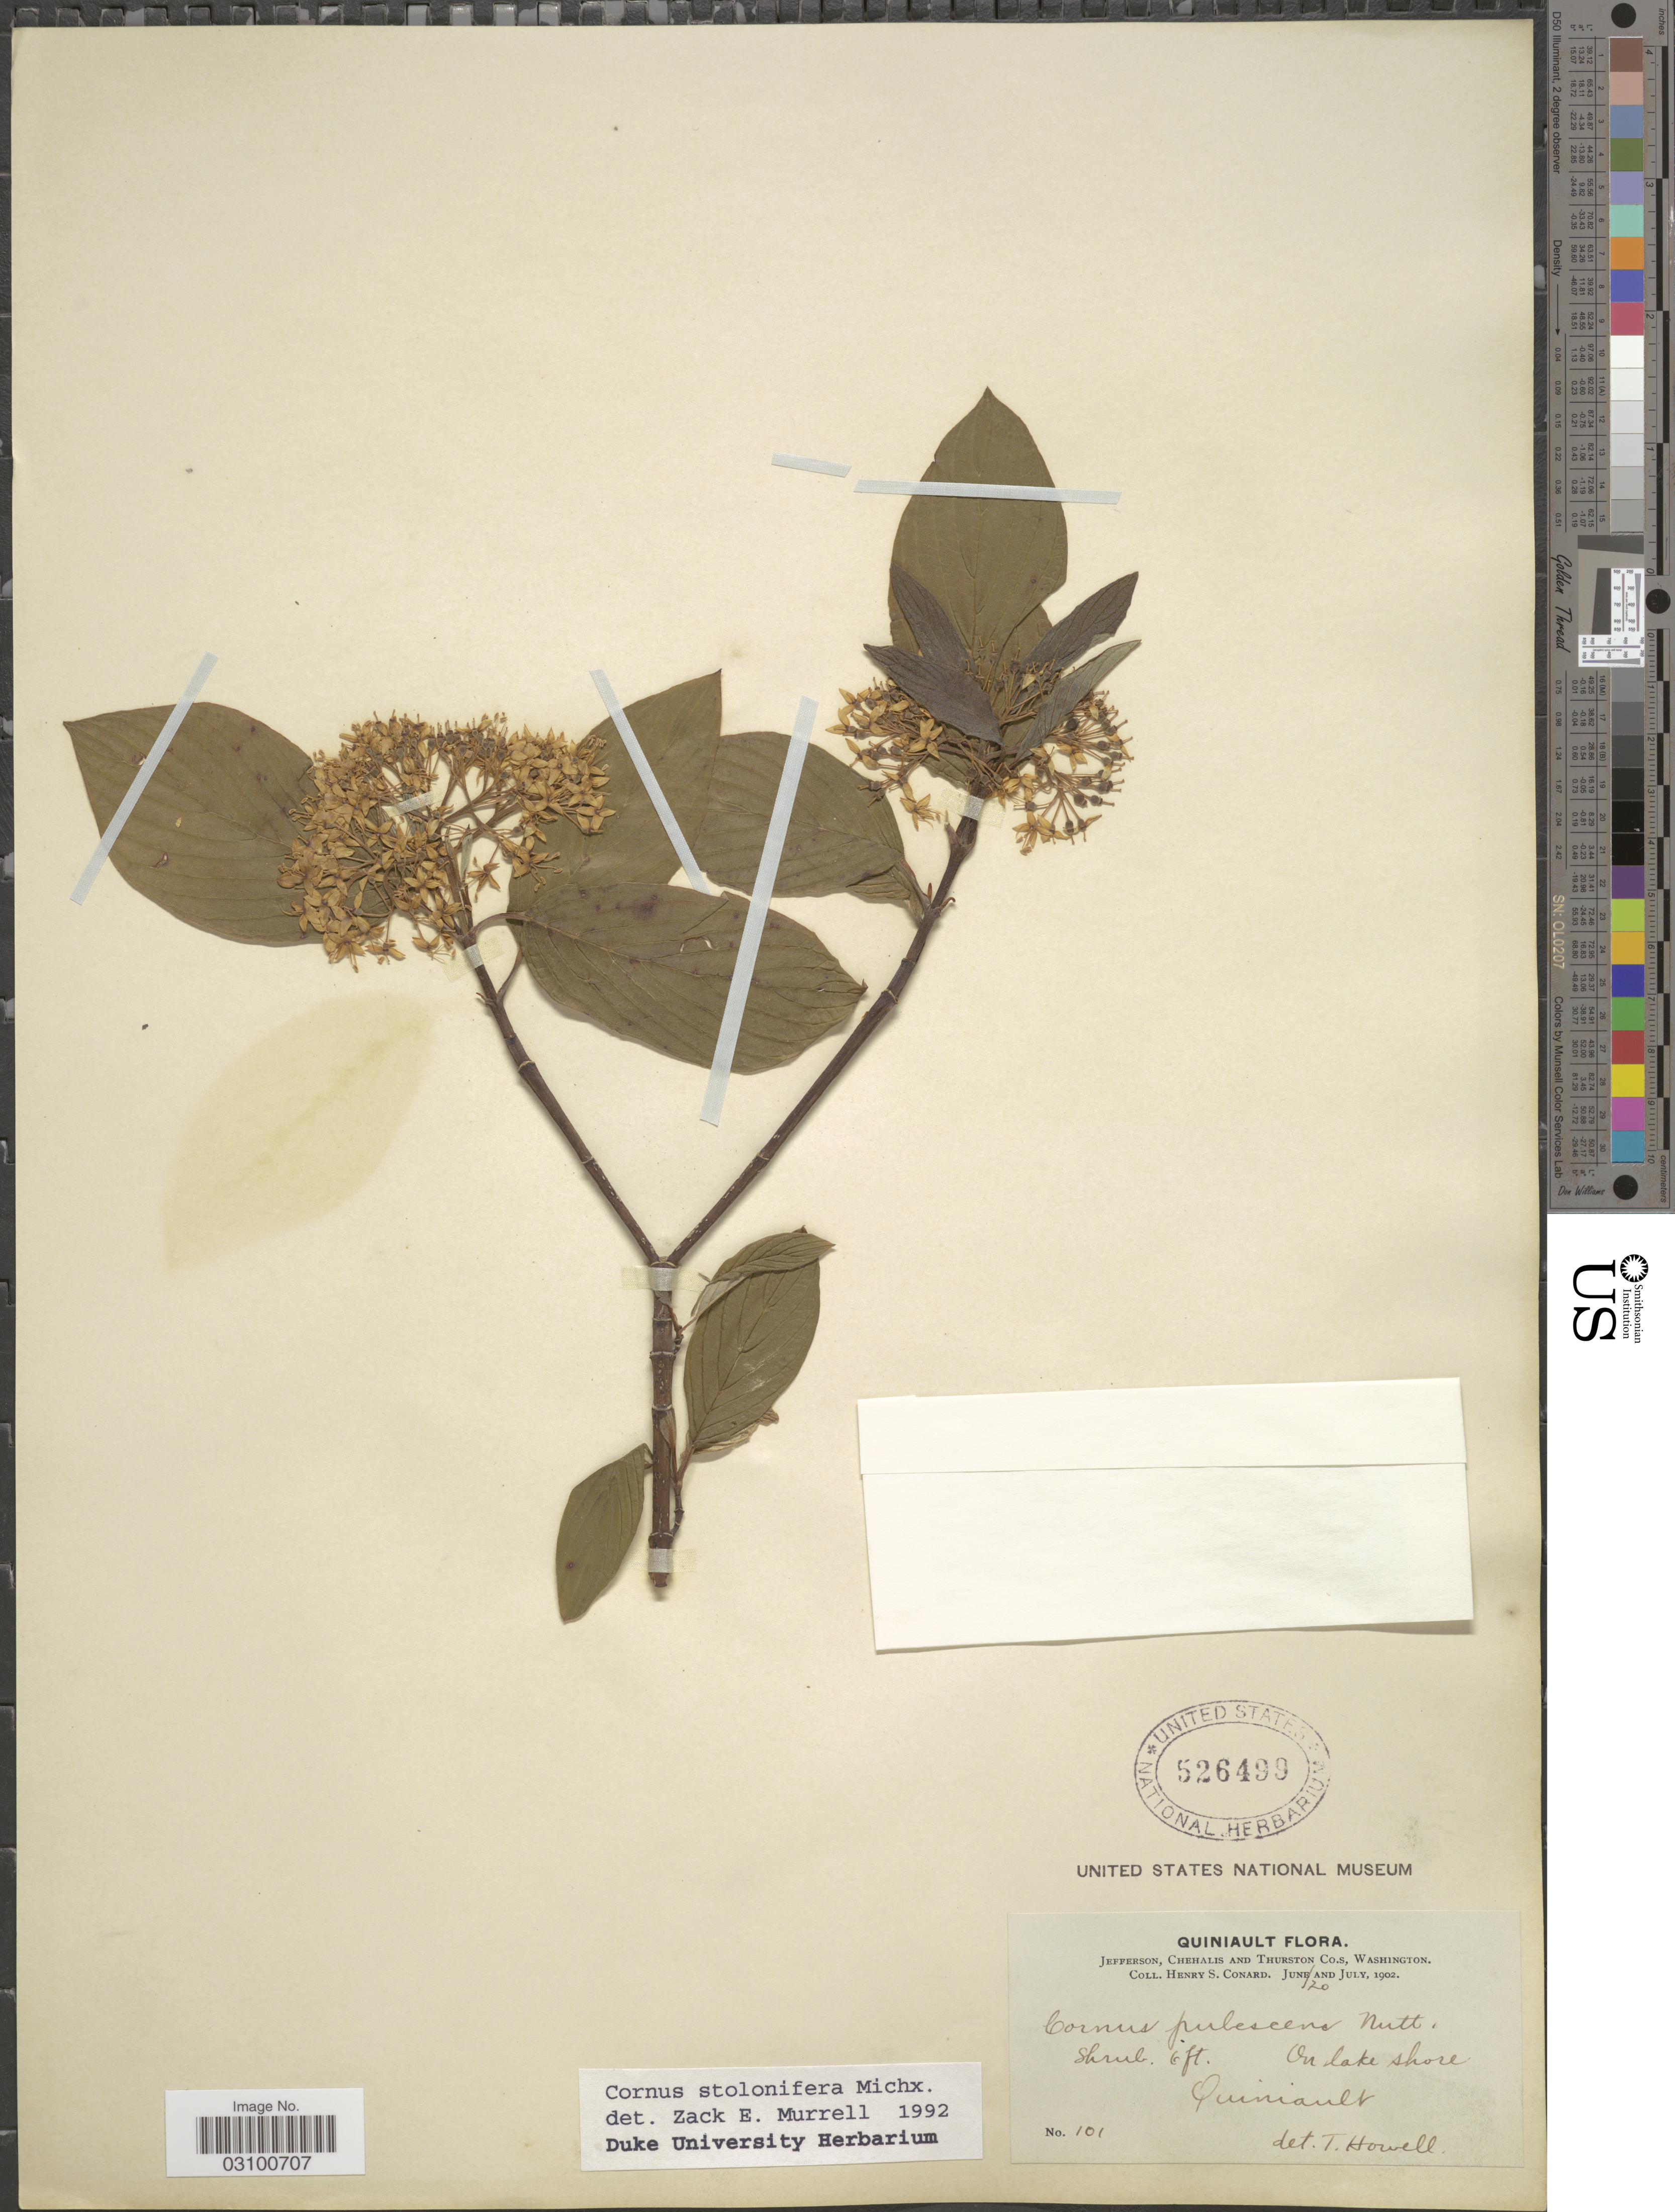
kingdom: Plantae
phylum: Tracheophyta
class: Magnoliopsida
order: Cornales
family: Cornaceae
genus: Cornus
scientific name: Cornus sericea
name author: L.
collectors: H. S. Conard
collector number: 101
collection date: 1902-06-20/1902-07-20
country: United States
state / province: Washington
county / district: Thurston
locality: Quiniault. Jefferson, Chehalis and Thurston Co.s.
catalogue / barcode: US 526499